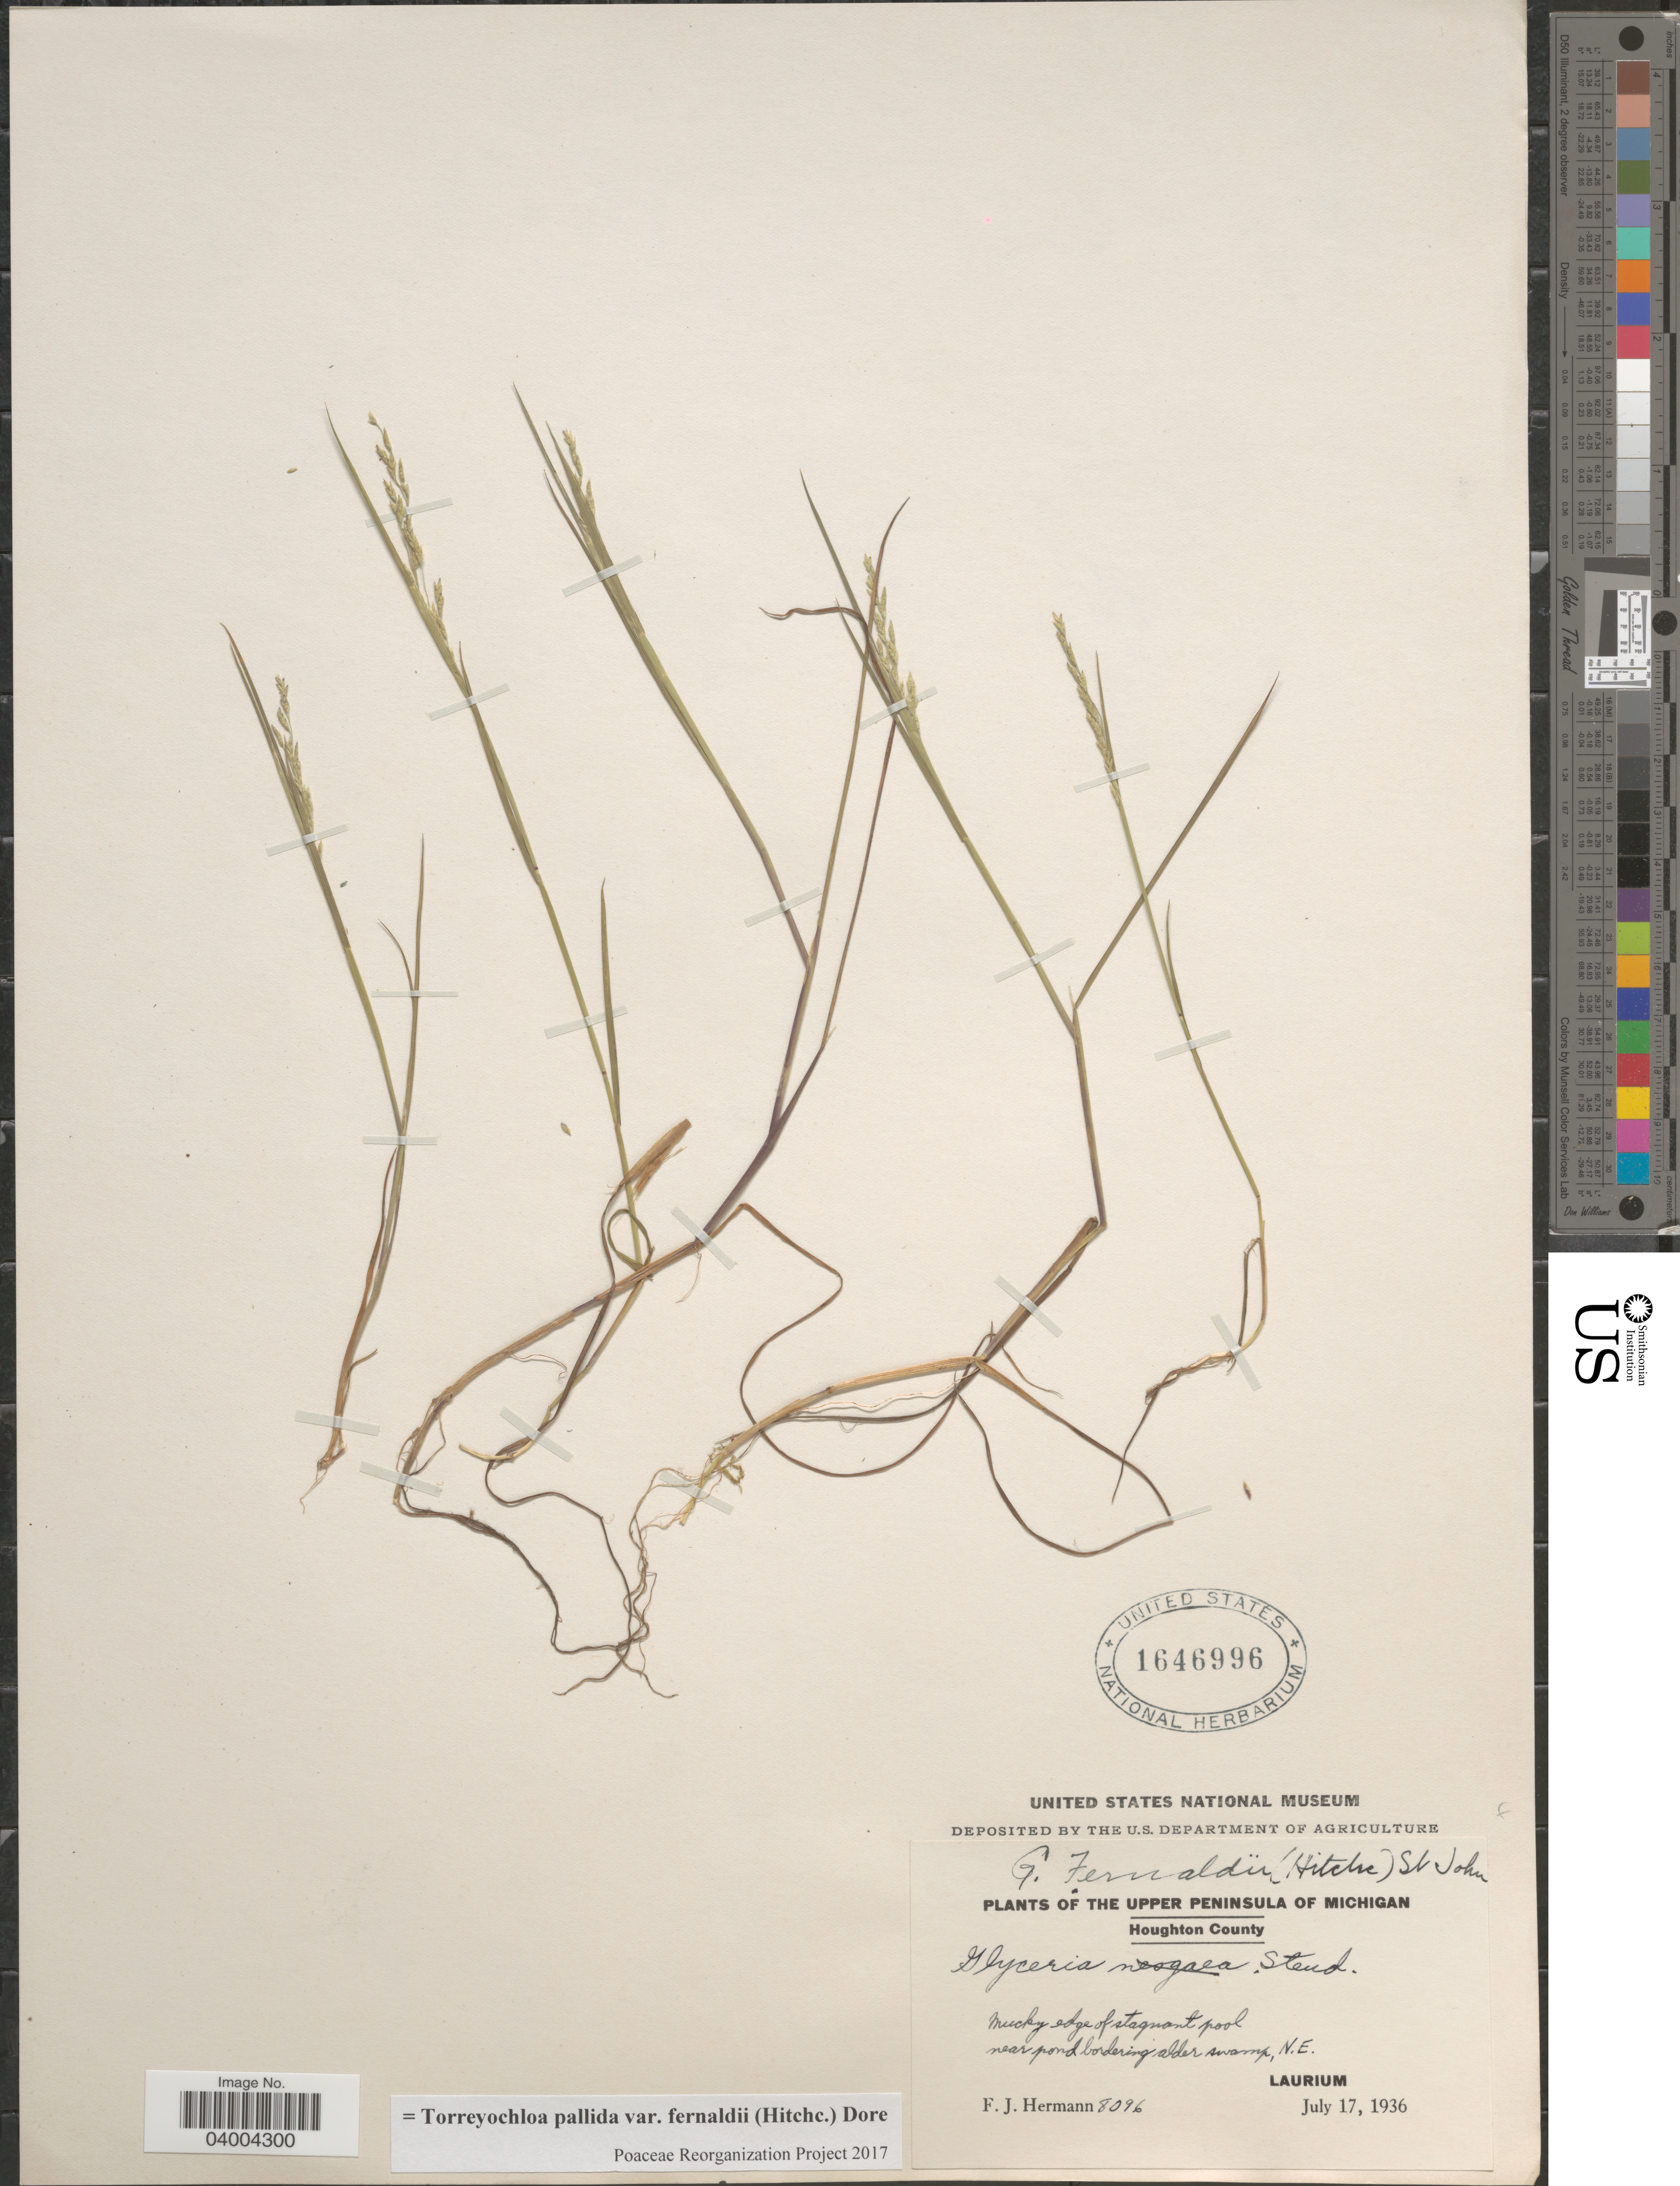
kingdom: Plantae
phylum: Tracheophyta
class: Liliopsida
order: Poales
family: Poaceae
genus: Torreyochloa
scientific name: Torreyochloa pallida var. fernaldii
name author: (Hitchc.) Dore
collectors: F. J. Hermann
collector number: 8096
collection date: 1936-07-17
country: United States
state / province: Michigan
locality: The Upper Peninsula of Michigan. Houghton County. Mucky edge of stagnant pool near pond bordering alder swamp, N.E. Laurium.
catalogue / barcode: US 1646996